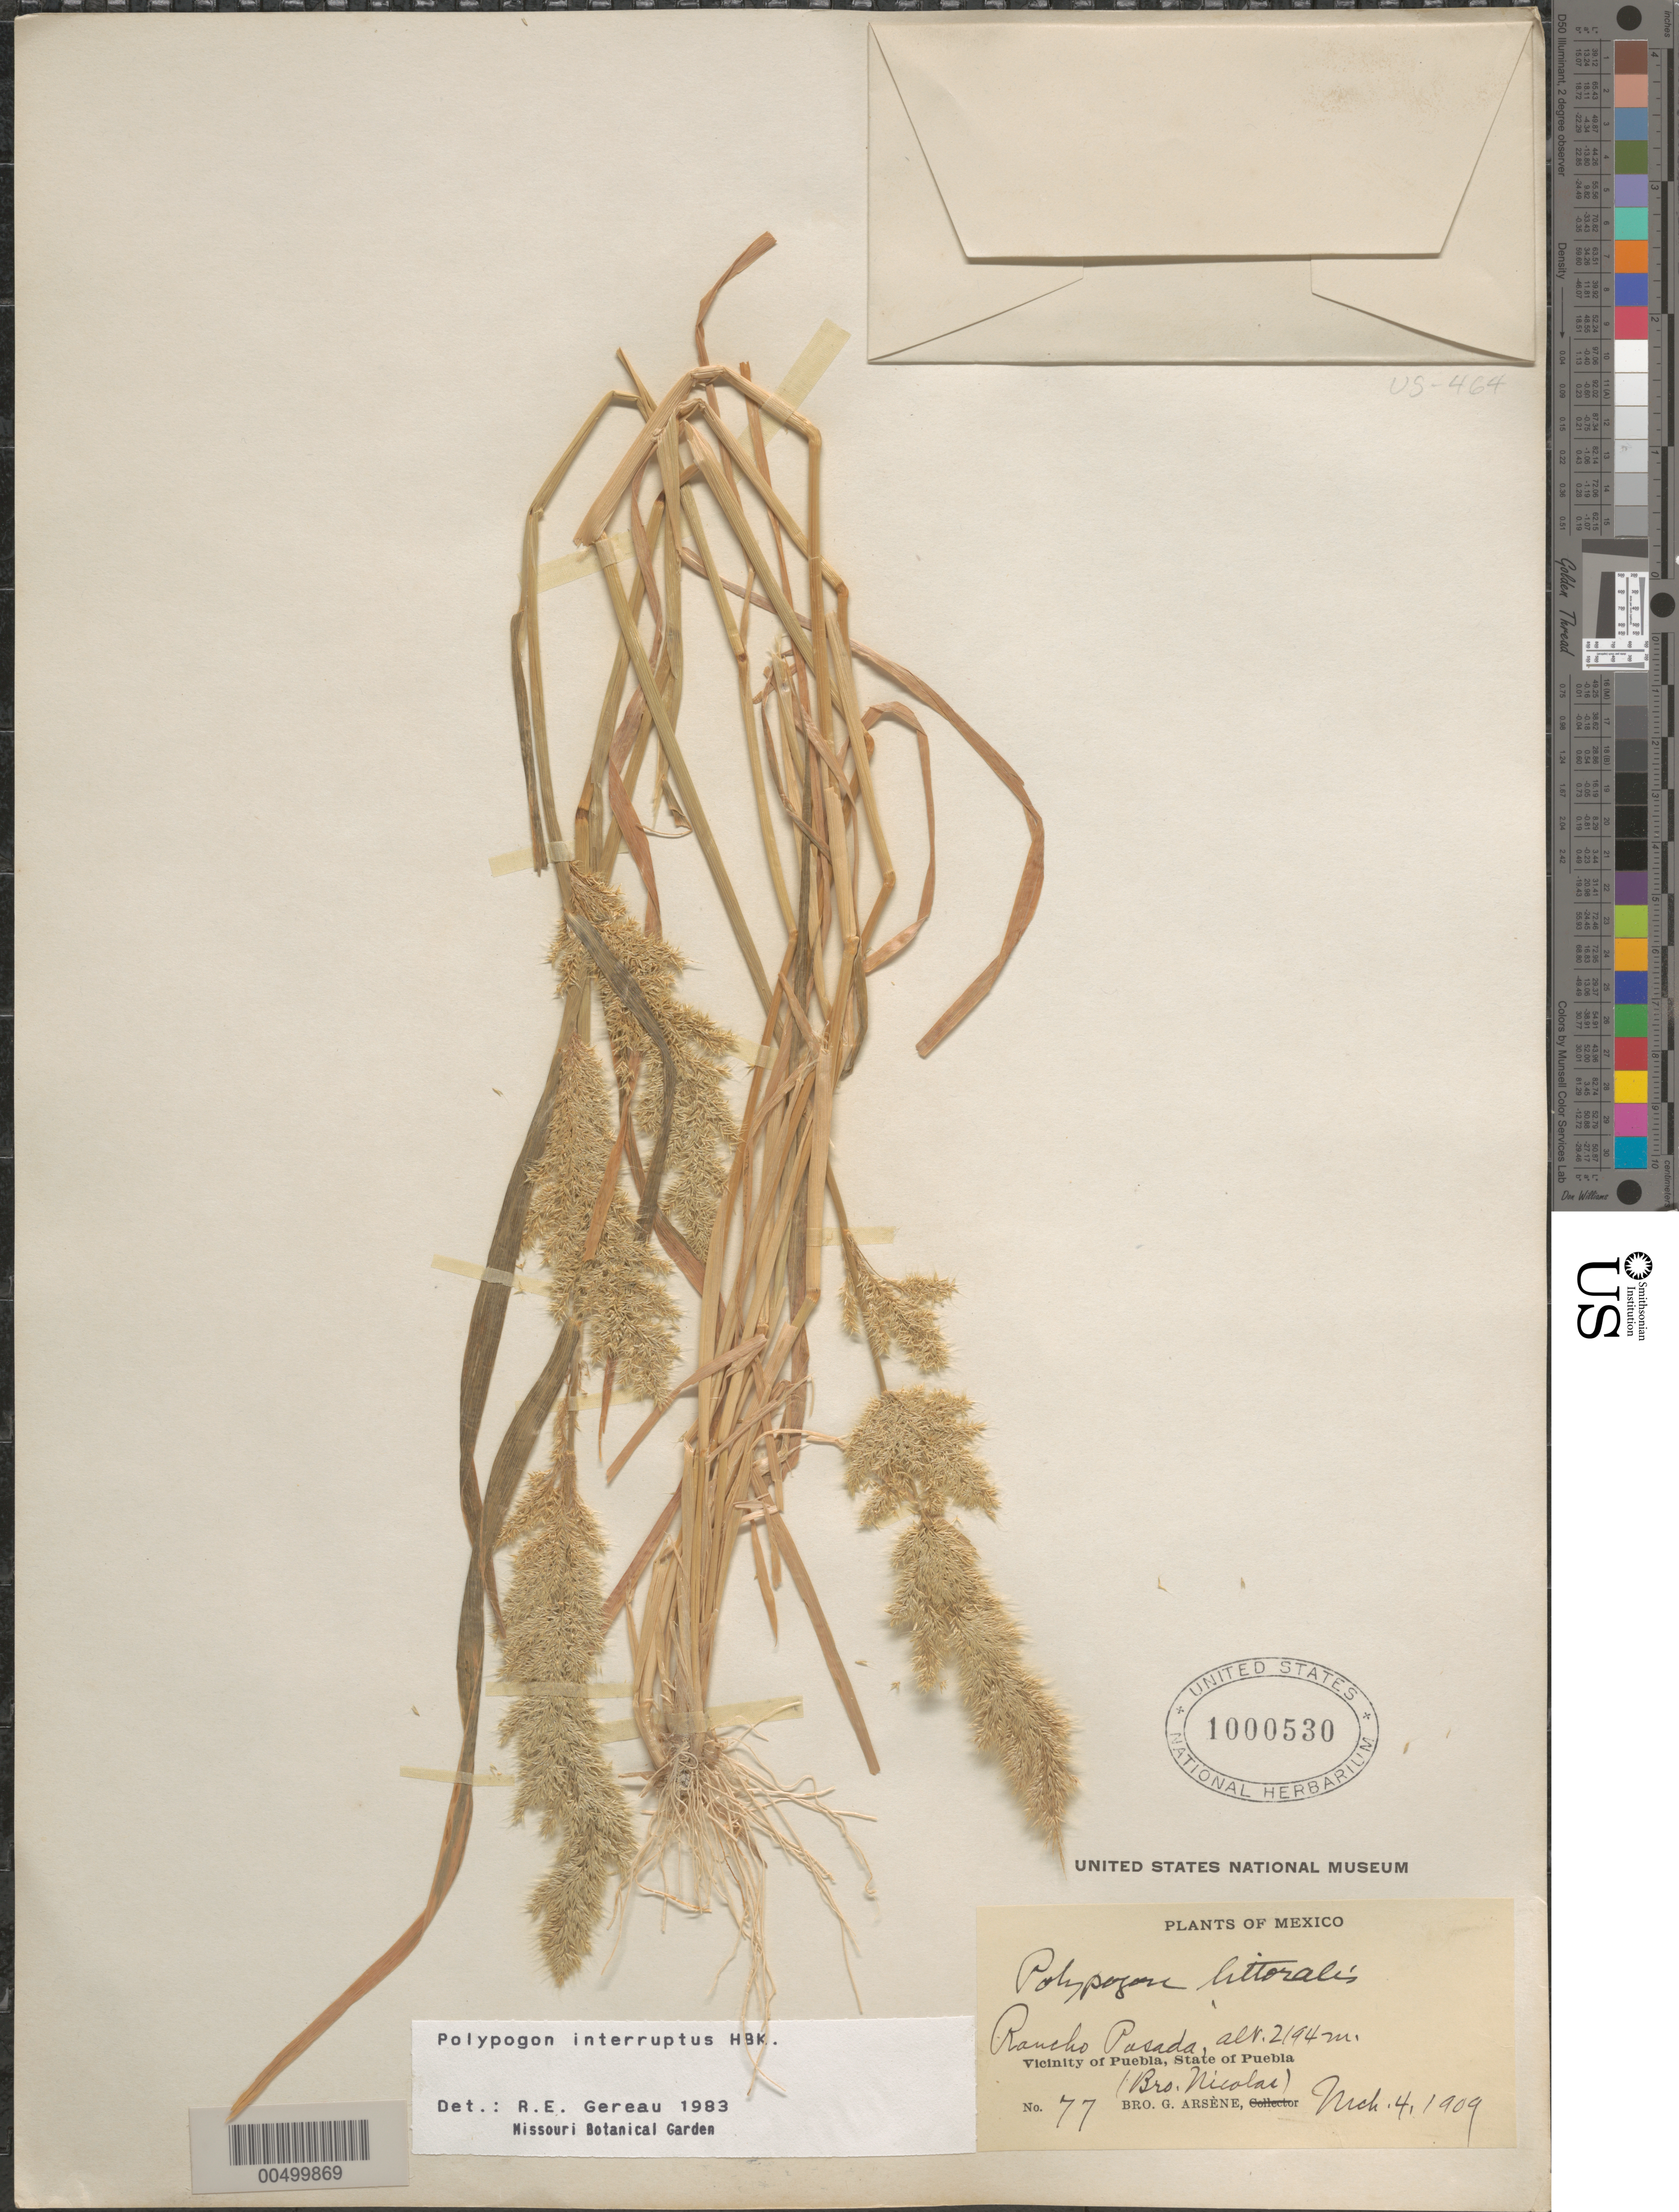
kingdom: Plantae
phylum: Tracheophyta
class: Liliopsida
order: Poales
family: Poaceae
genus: Polypogon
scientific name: Polypogon interruptus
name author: Kunth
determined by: Gereau, R. E.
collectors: B. Nicolas & Bro. G. Arsène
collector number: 77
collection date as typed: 4 Mar 1909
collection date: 1909-03-04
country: Mexico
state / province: Puebla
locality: Vicinity of Puebla, Rancho Posada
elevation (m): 2194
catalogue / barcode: US 1000530